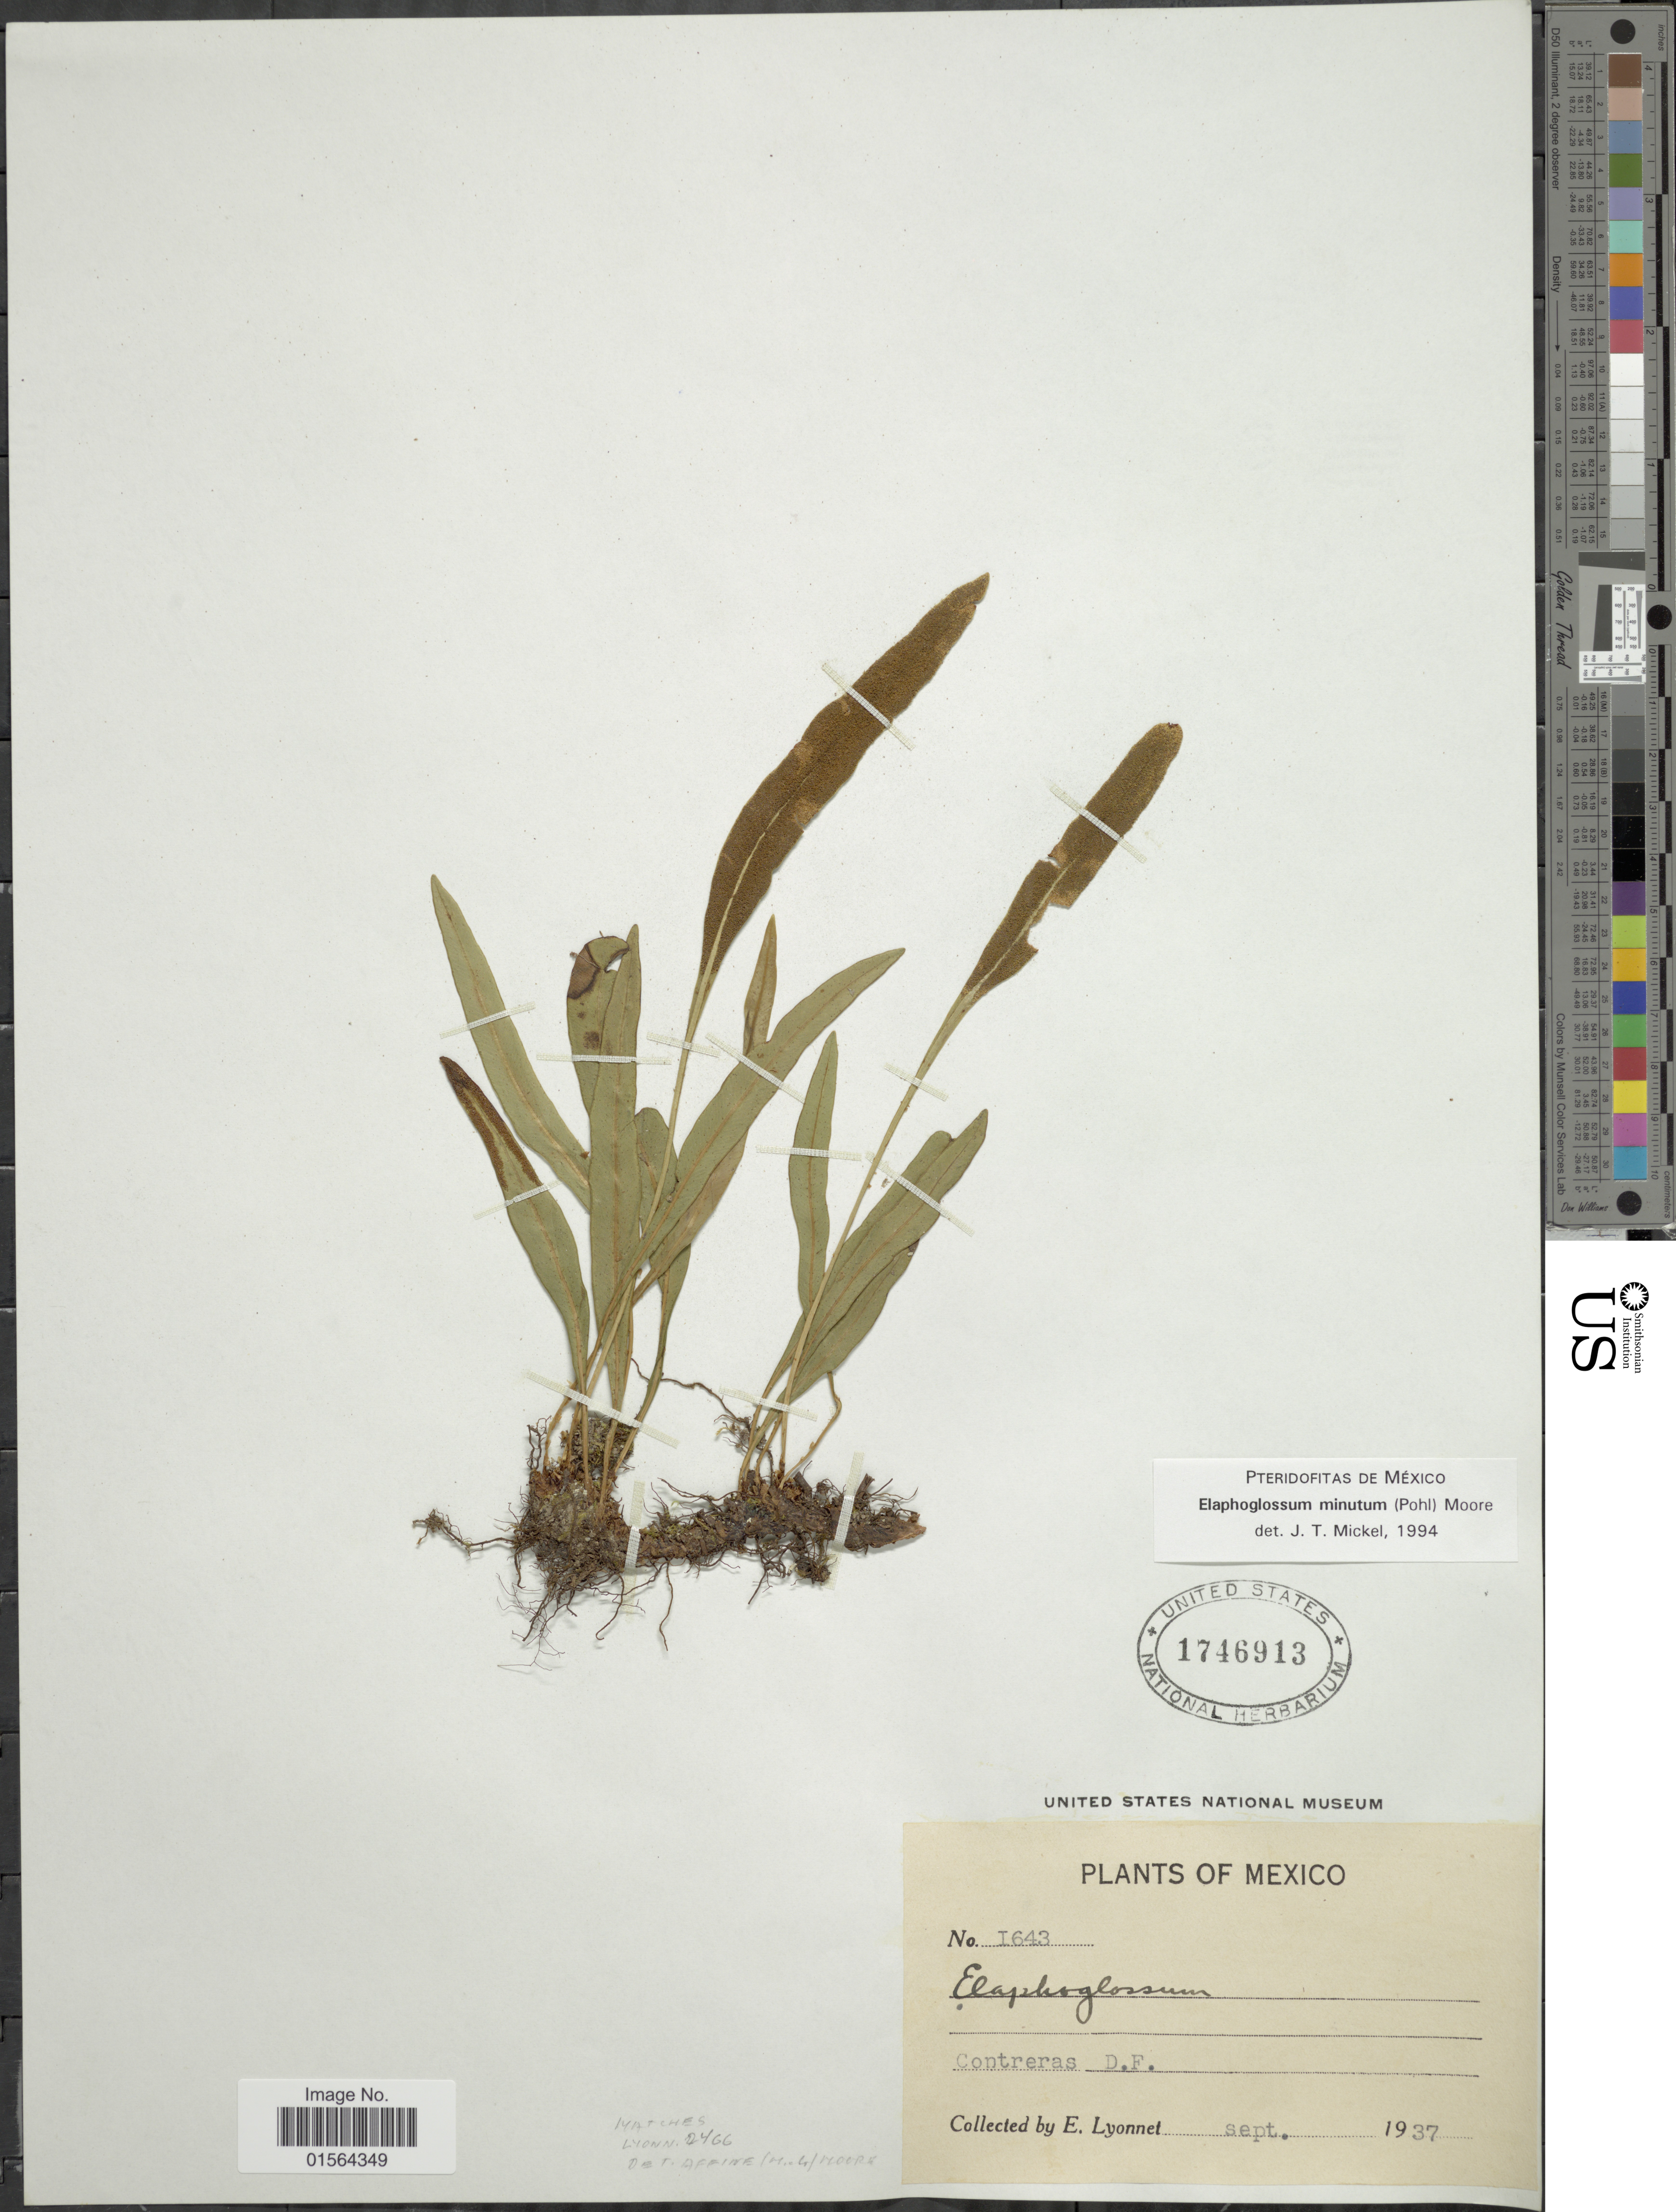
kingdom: Plantae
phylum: Tracheophyta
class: Polypodiopsida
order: Polypodiales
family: Dryopteridaceae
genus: Elaphoglossum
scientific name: Elaphoglossum minutum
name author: (Pohl ex Fée) T. Moore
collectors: E. Lyonnet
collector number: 1643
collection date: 1937-09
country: Mexico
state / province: Distrito Federal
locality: Contreras, D. F.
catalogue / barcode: US 1746913